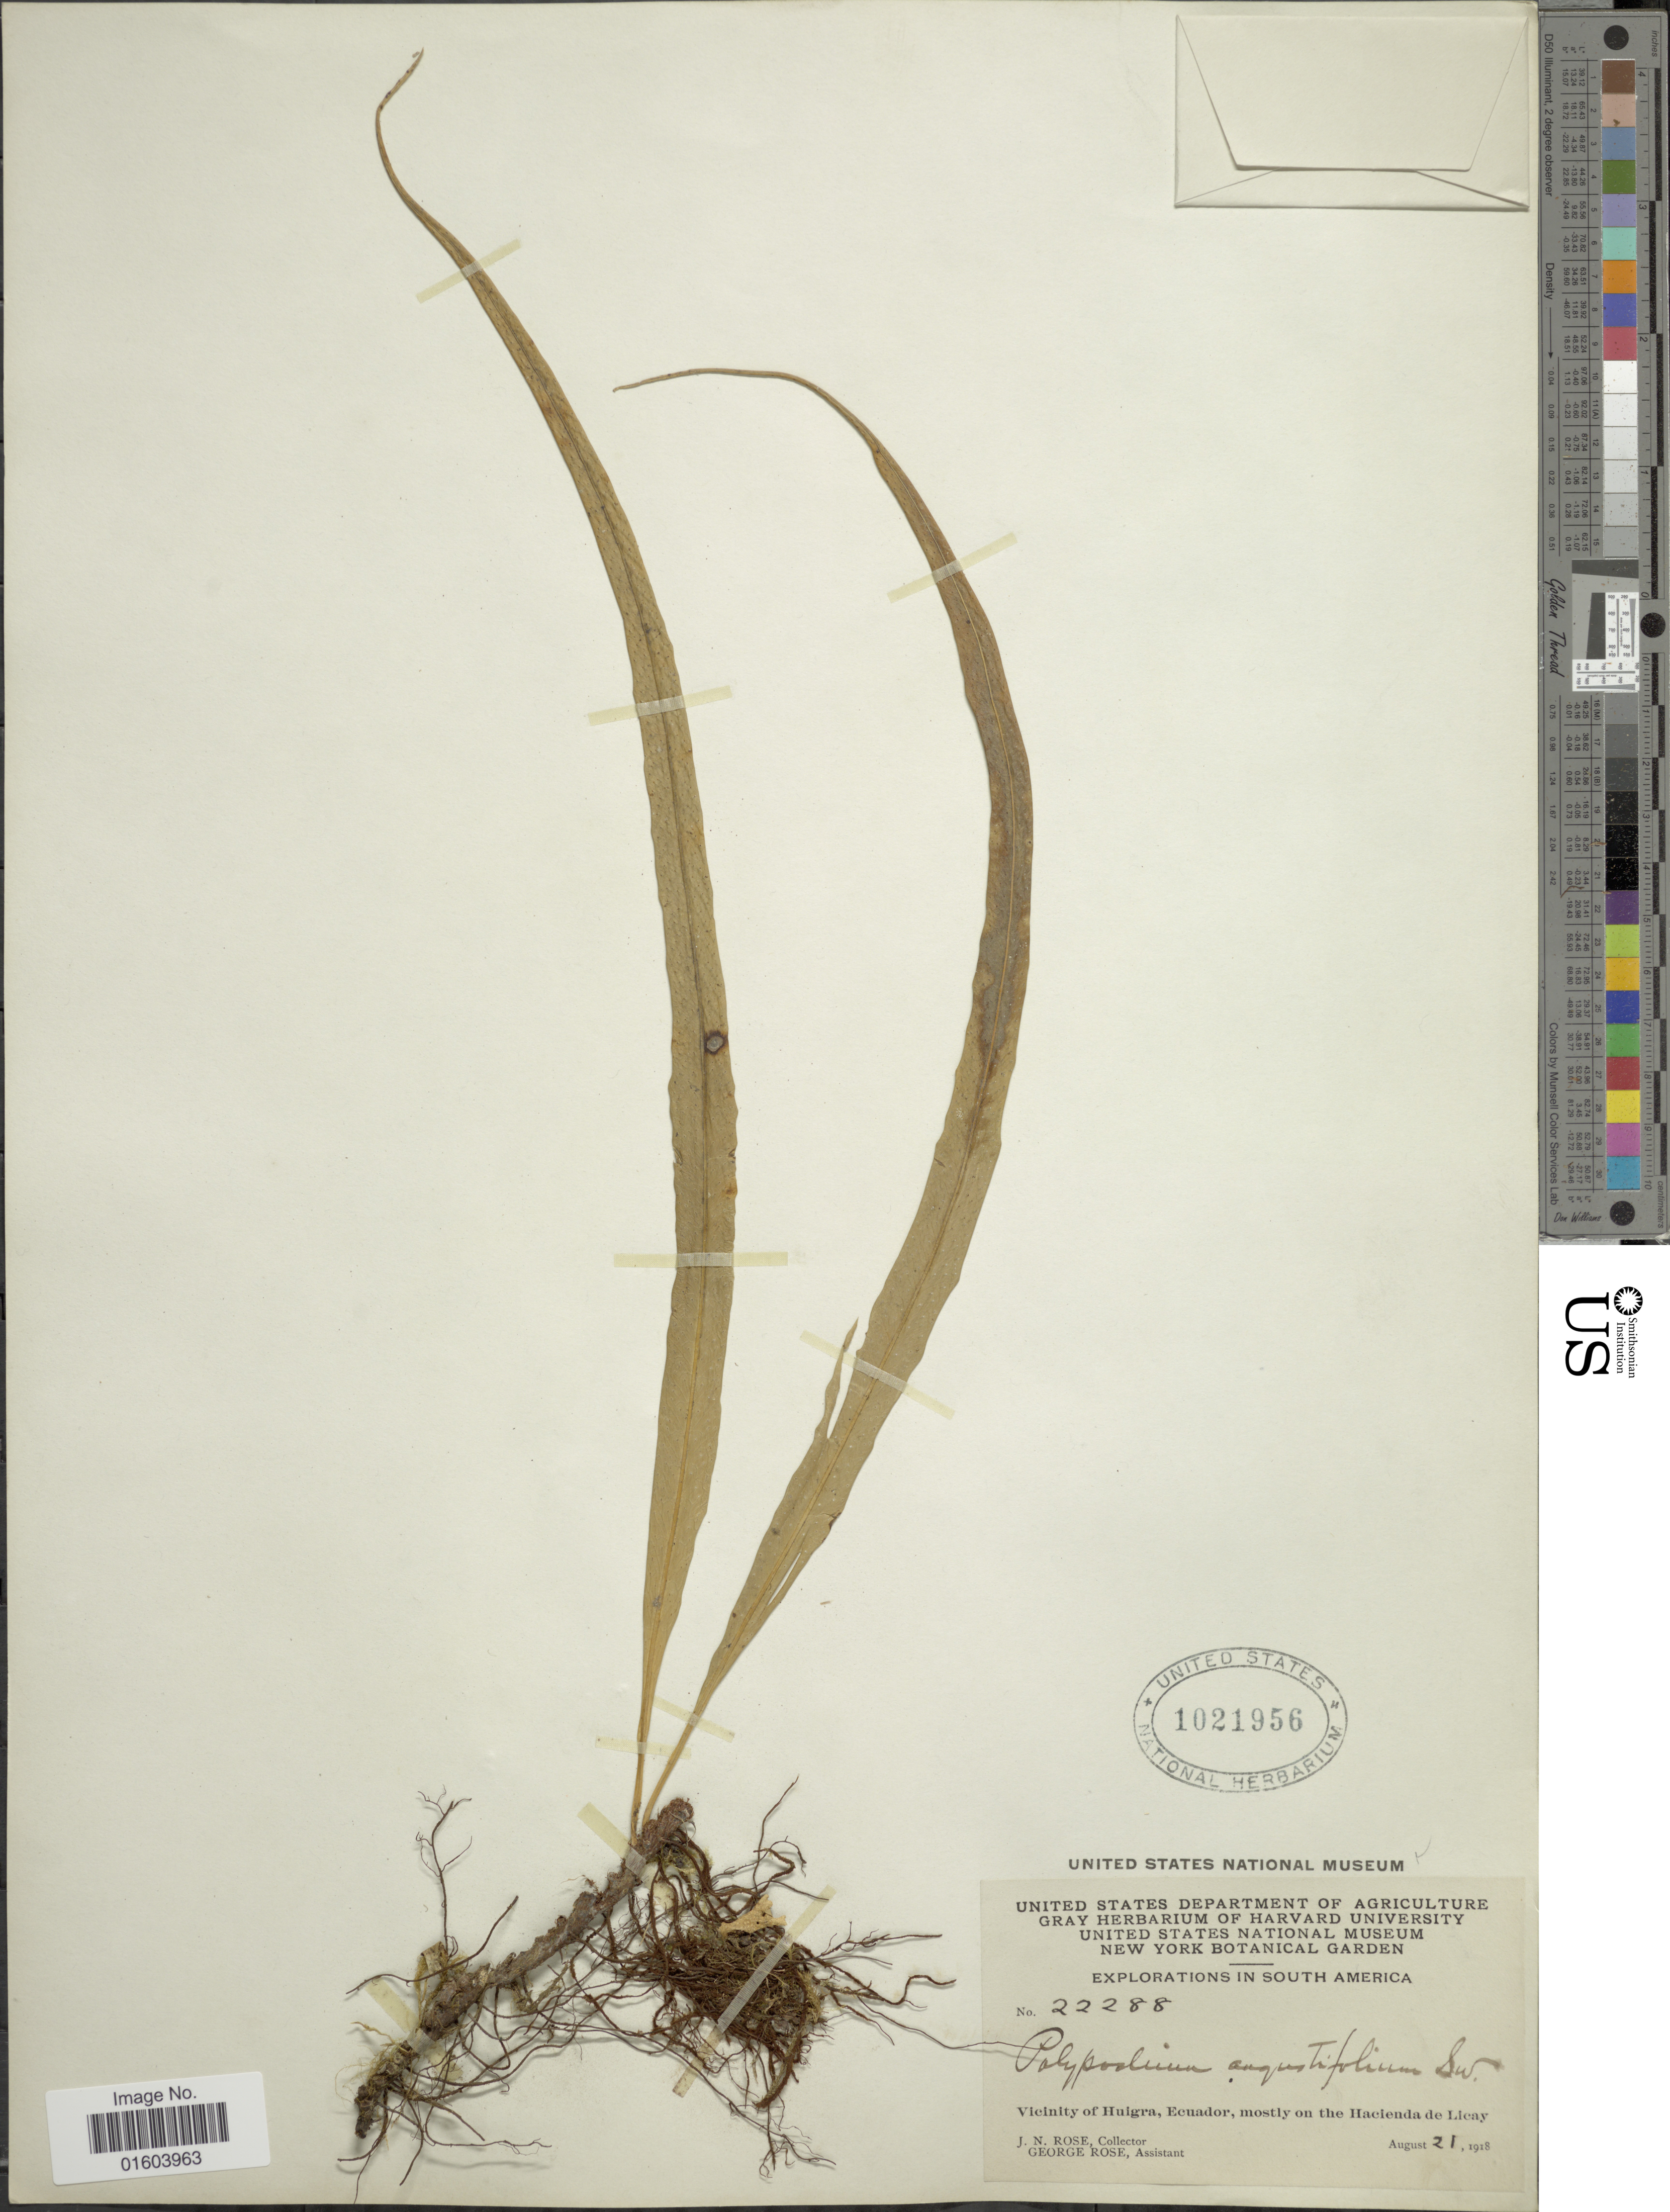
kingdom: Plantae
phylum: Tracheophyta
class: Polypodiopsida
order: Polypodiales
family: Polypodiaceae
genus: Campyloneurum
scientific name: Campyloneurum angustifolium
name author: (Sw.) Fée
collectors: J. N. Rose & G. Rose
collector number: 22288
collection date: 1918-08-21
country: Ecuador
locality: South America, Vicinity of Huigra, Ecuador, on the Hacienda de Licay.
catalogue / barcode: US 1021956